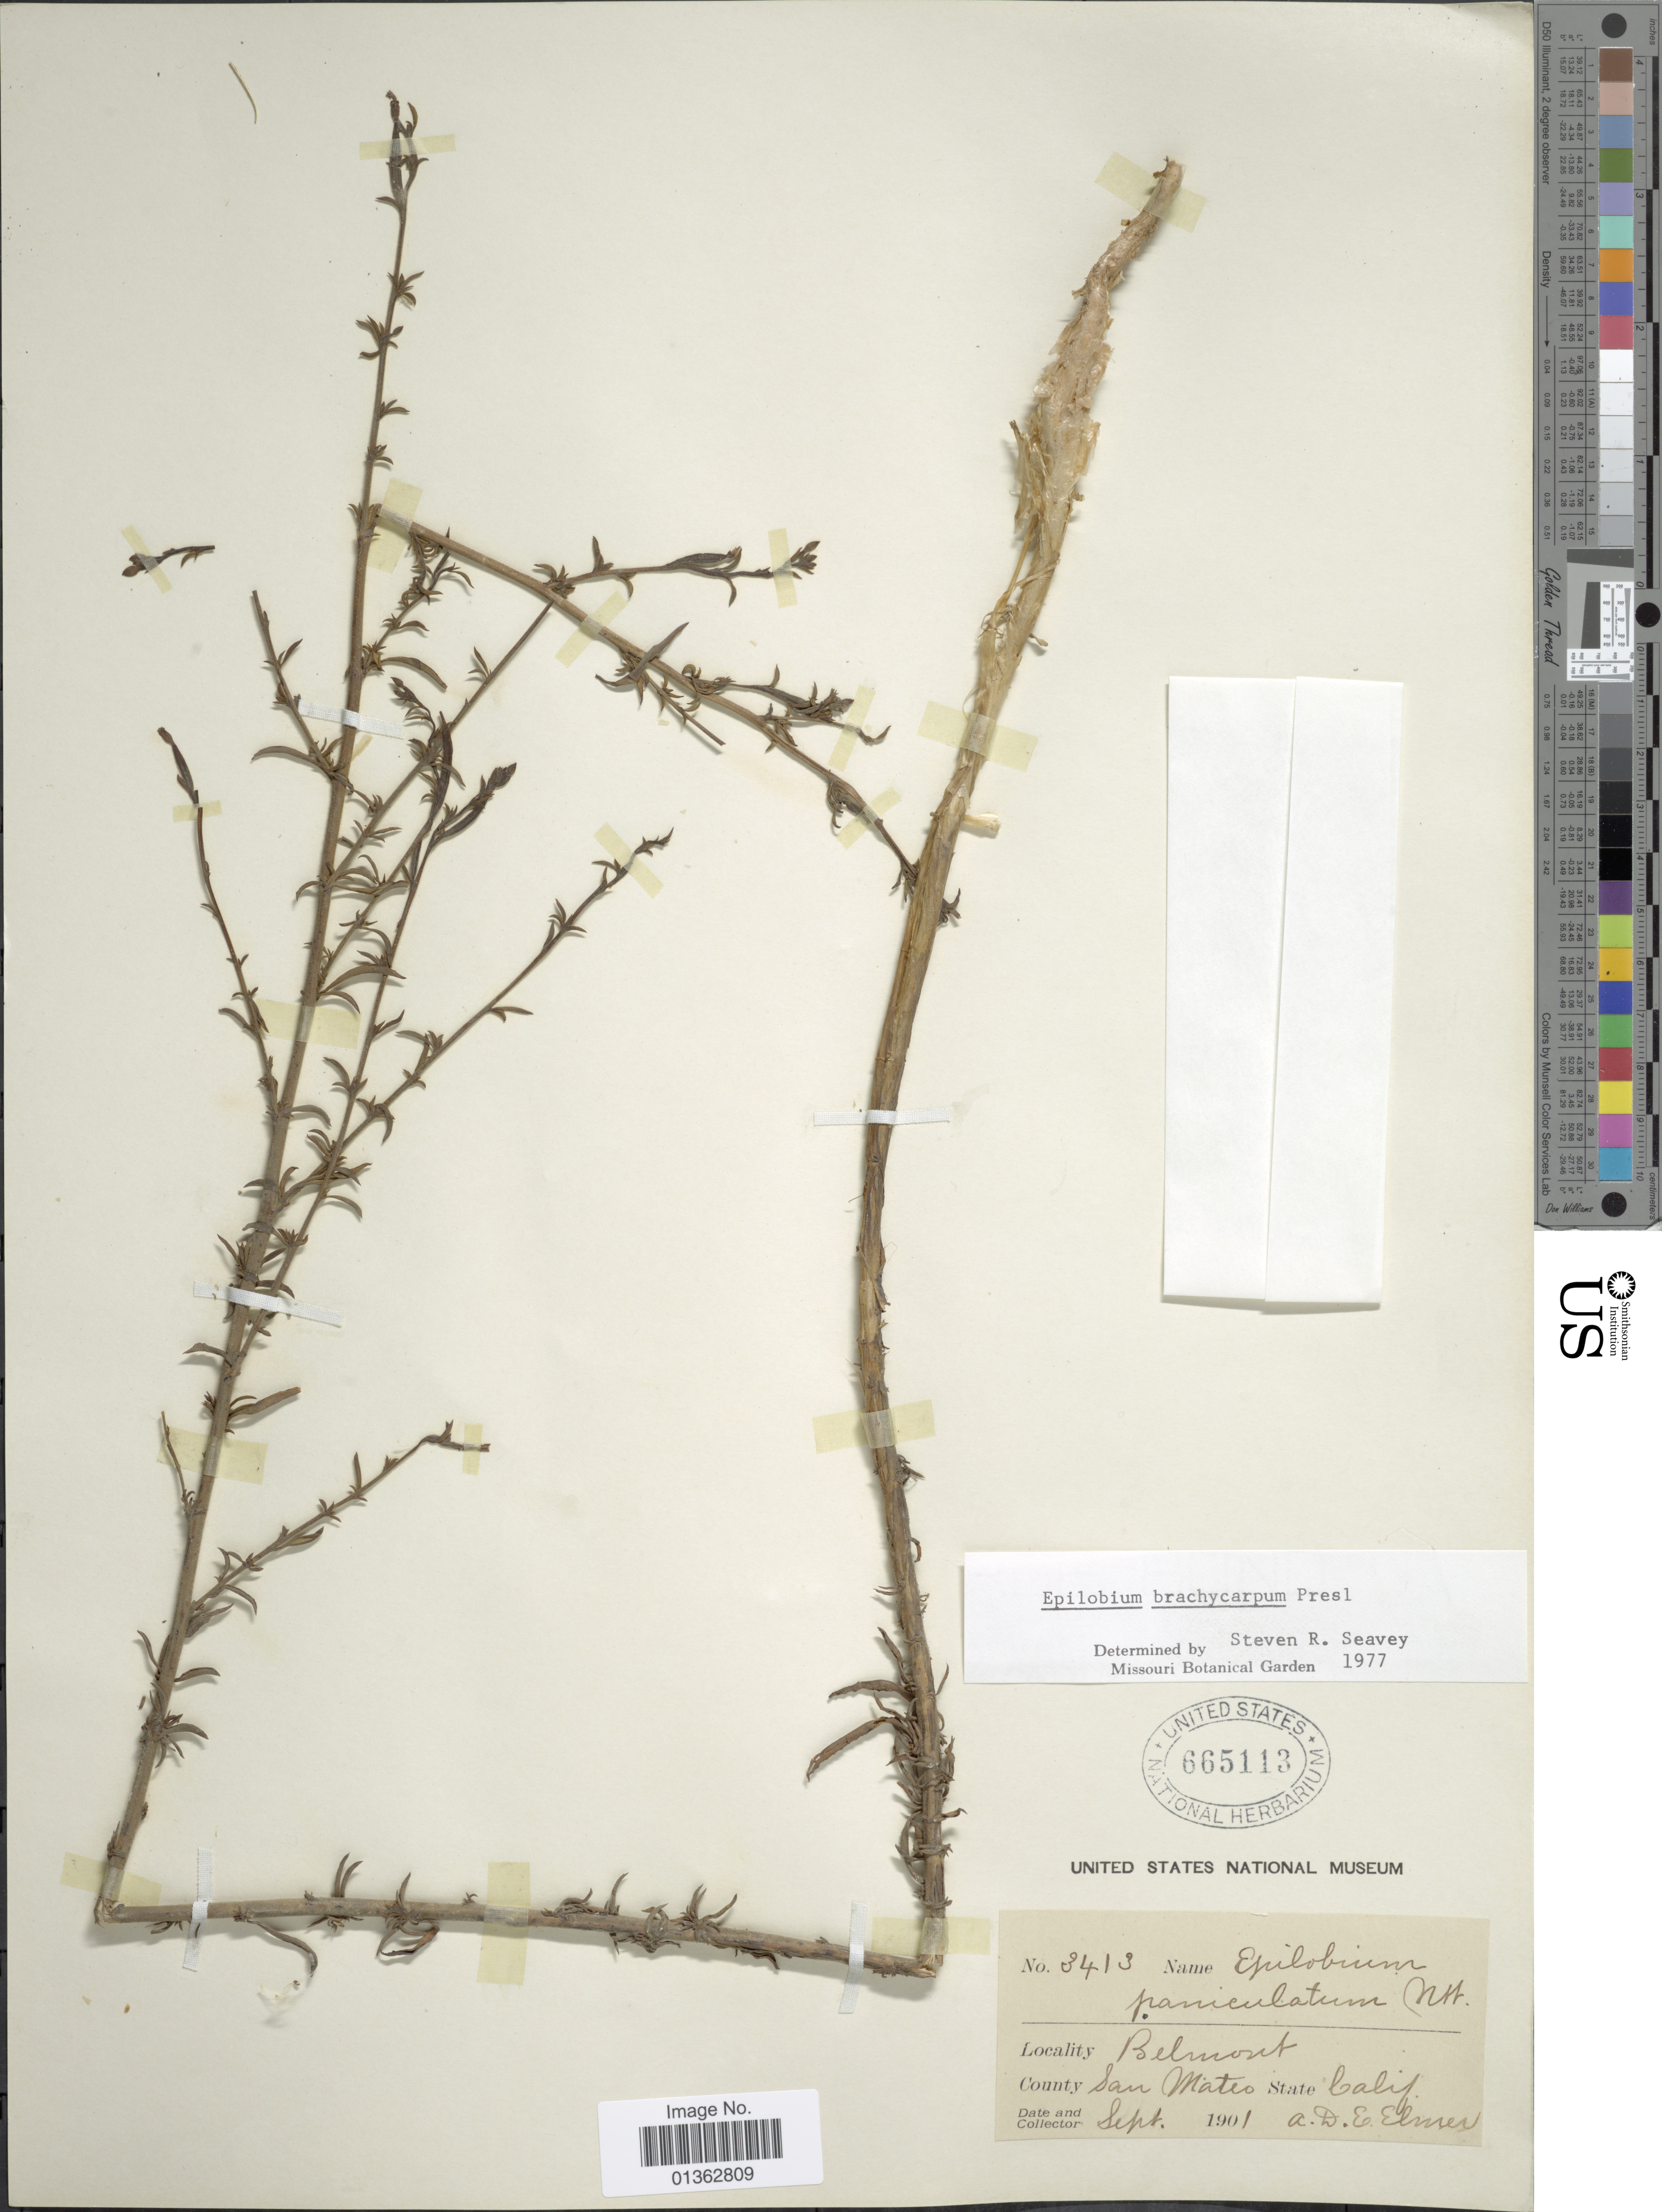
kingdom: Plantae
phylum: Tracheophyta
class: Magnoliopsida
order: Myrtales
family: Onagraceae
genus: Epilobium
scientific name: Epilobium brachycarpum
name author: C. Presl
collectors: A. D. E. Elmer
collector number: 3413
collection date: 1901-09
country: United States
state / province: California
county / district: San Mateo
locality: Belmont, County San Mateo.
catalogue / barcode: US 665113